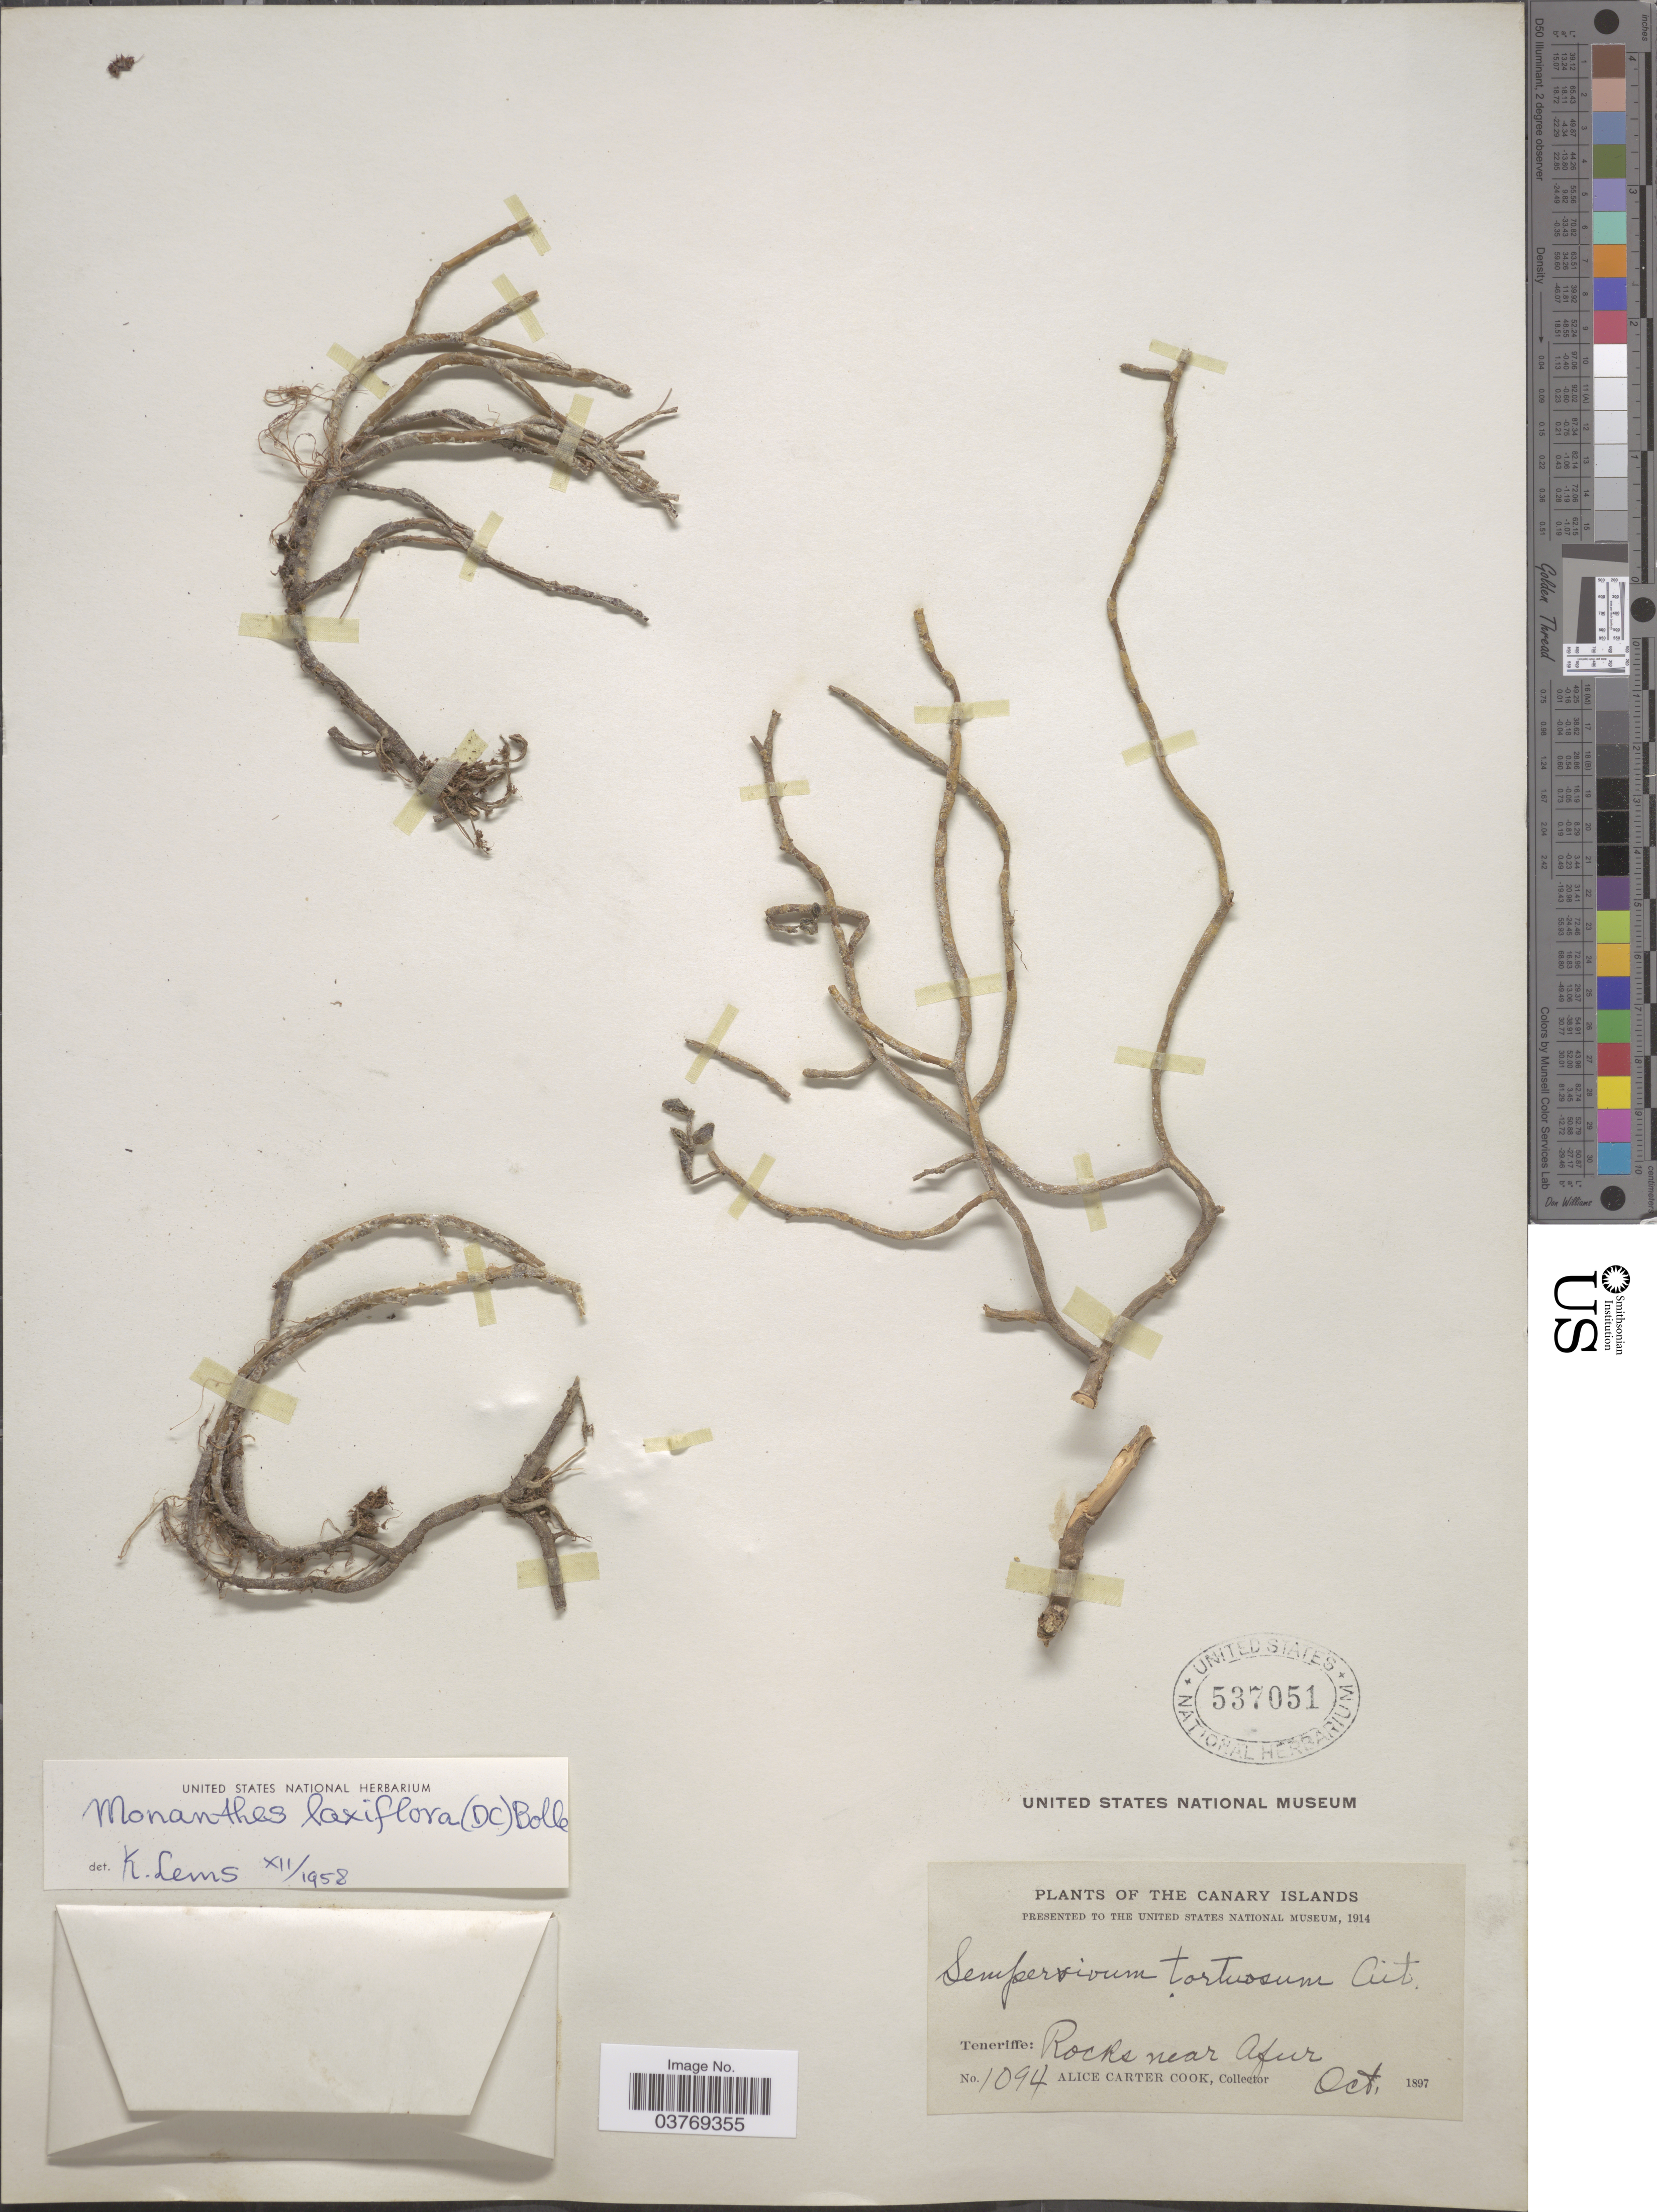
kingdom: Plantae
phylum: Tracheophyta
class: Magnoliopsida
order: Saxifragales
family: Crassulaceae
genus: Monanthes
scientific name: Monanthes laxiflora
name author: (DC.) Bolle ex Bornmüller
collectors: Alice C. Cook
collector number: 1094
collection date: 1897-10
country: Spain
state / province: Canarias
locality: The Canary Islands, Teneriffe: Rocks near Afur.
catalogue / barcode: US 537051